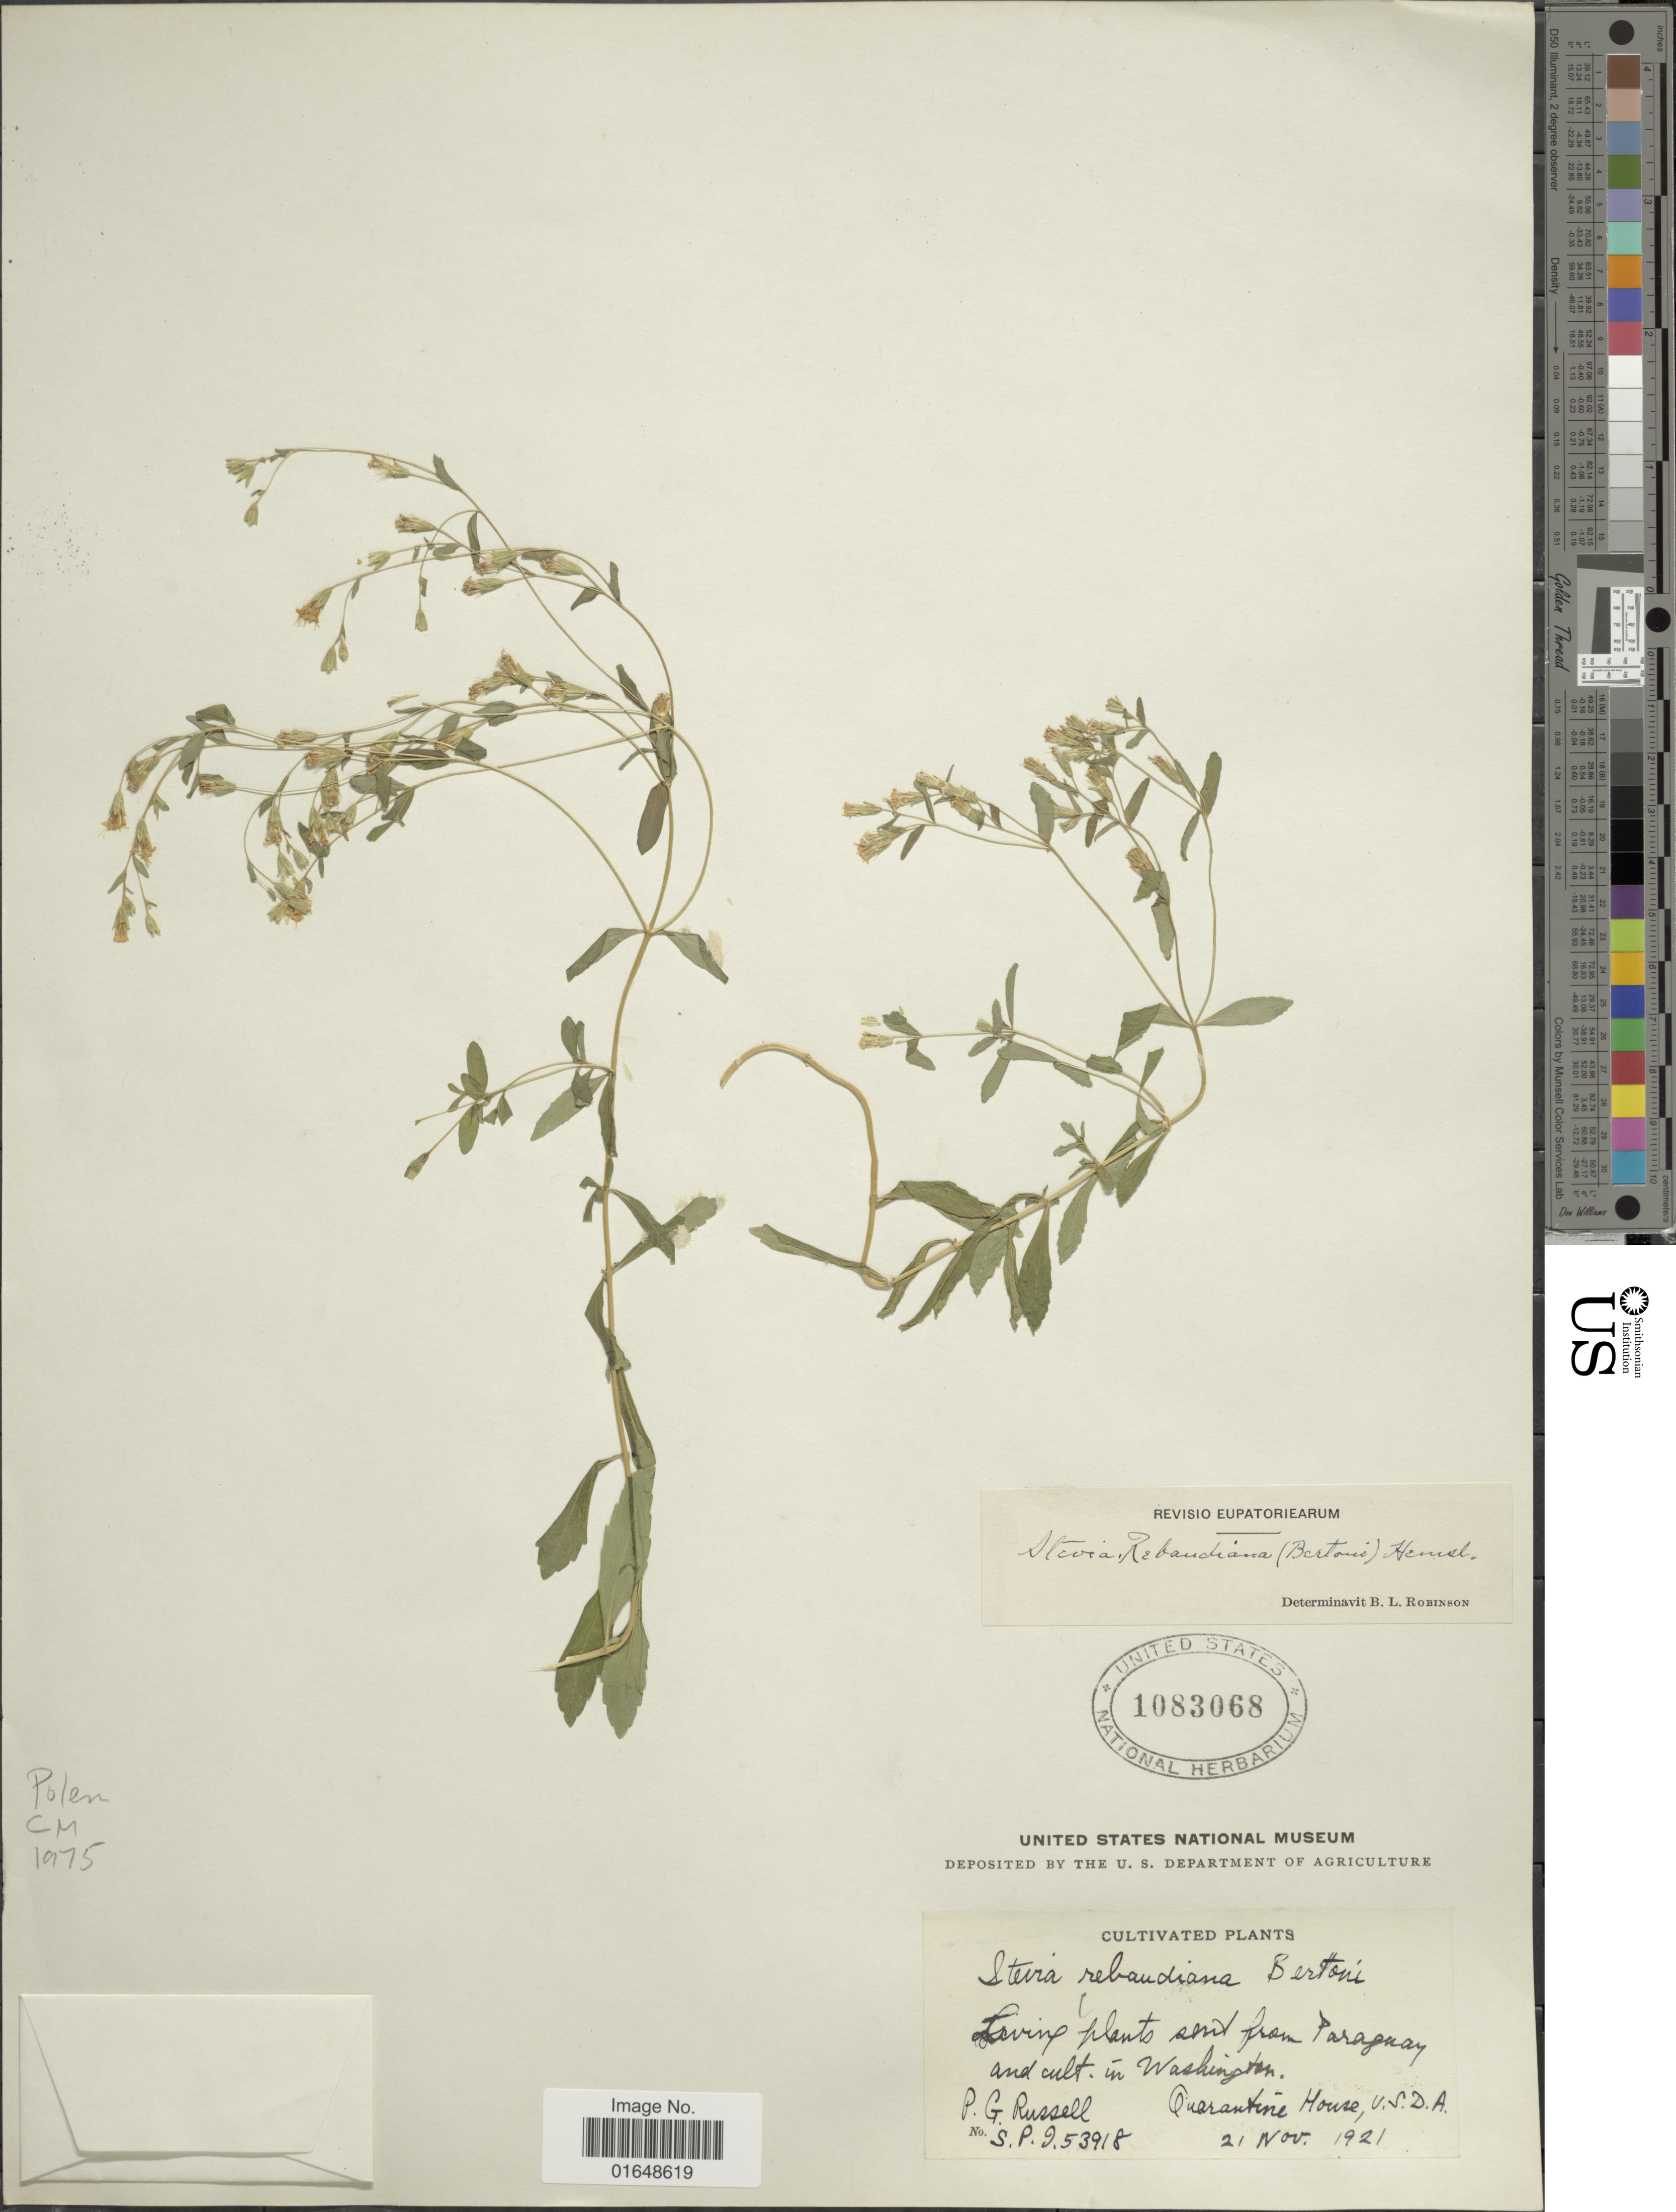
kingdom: Plantae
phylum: Tracheophyta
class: Magnoliopsida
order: Asterales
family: Asteraceae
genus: Stevia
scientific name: Stevia rebaudiana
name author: (Bertoni) Hemsl.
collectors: P. G. Russell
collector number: S.P.I.53918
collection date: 1921-11-21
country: United States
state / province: District of Columbia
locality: Loving plants sent from Paraguay and cult. in Washington. Quarantine House, U.S.D.A.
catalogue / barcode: US 1083068